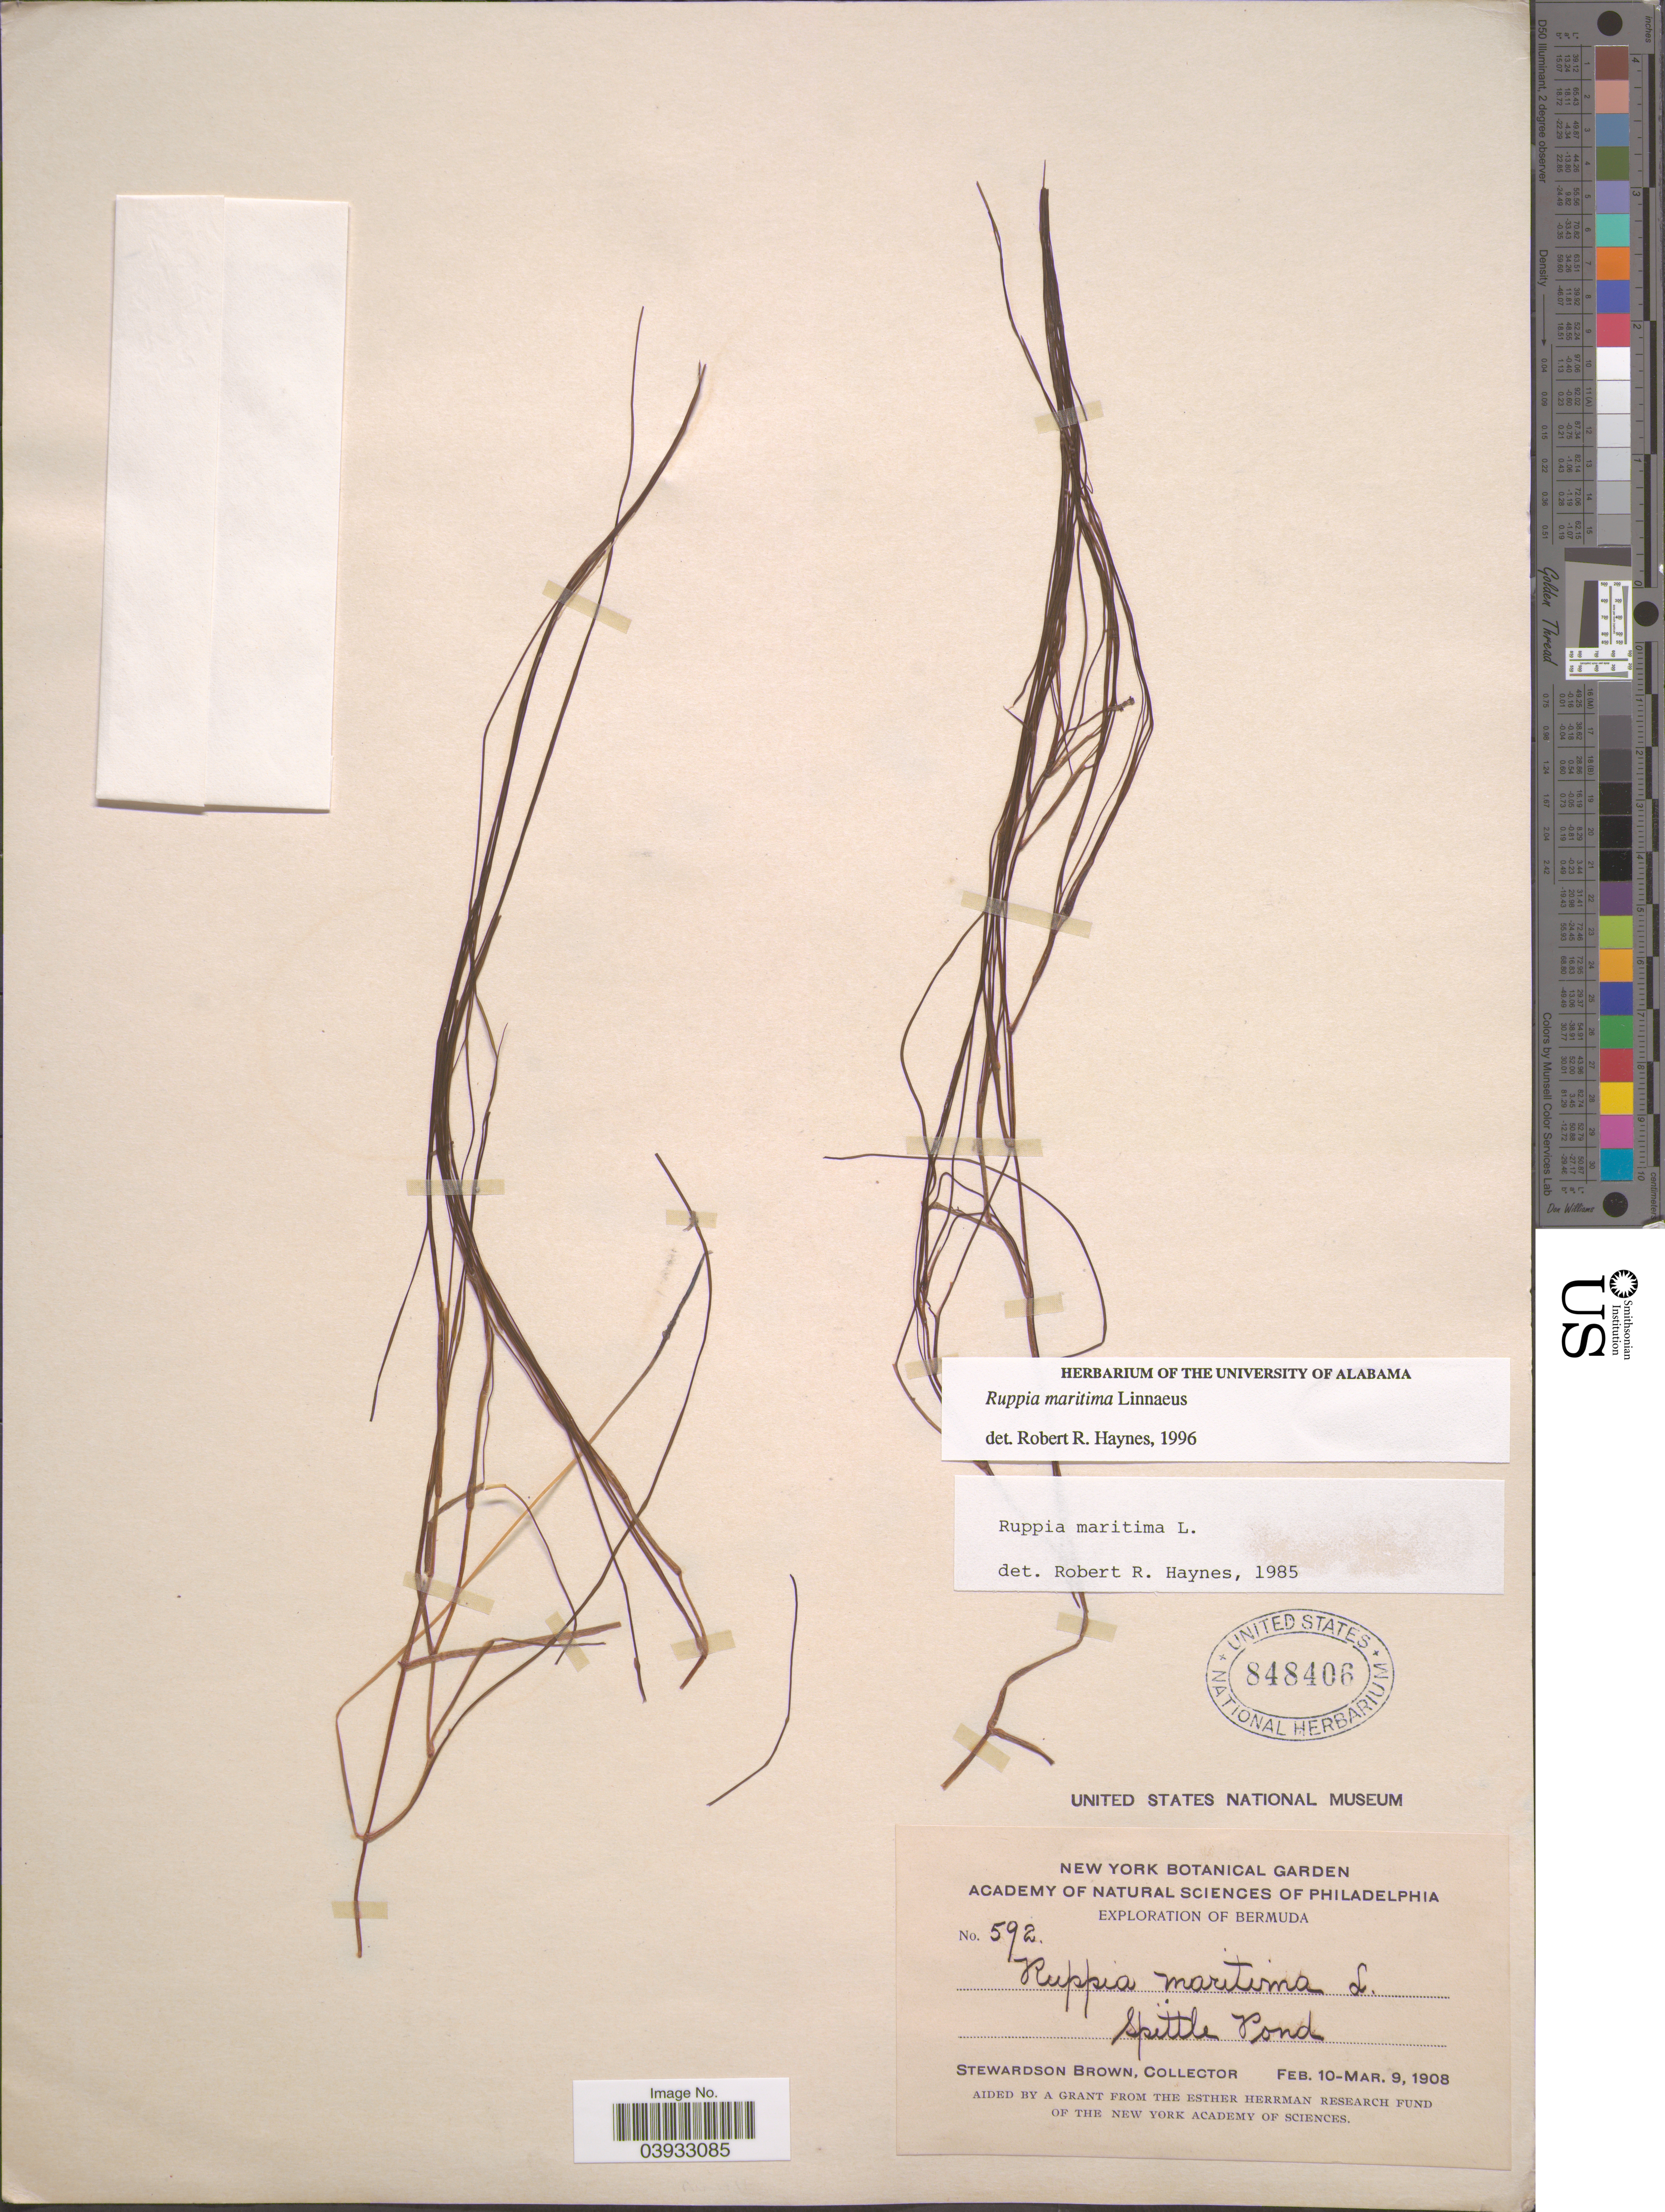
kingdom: Plantae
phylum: Tracheophyta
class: Liliopsida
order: Alismatales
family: Ruppiaceae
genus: Ruppia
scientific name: Ruppia maritima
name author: L.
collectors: S. Brown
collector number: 592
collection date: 1908-02-10/1908-03-09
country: Bermuda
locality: Spittle Pond.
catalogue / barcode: US 848406